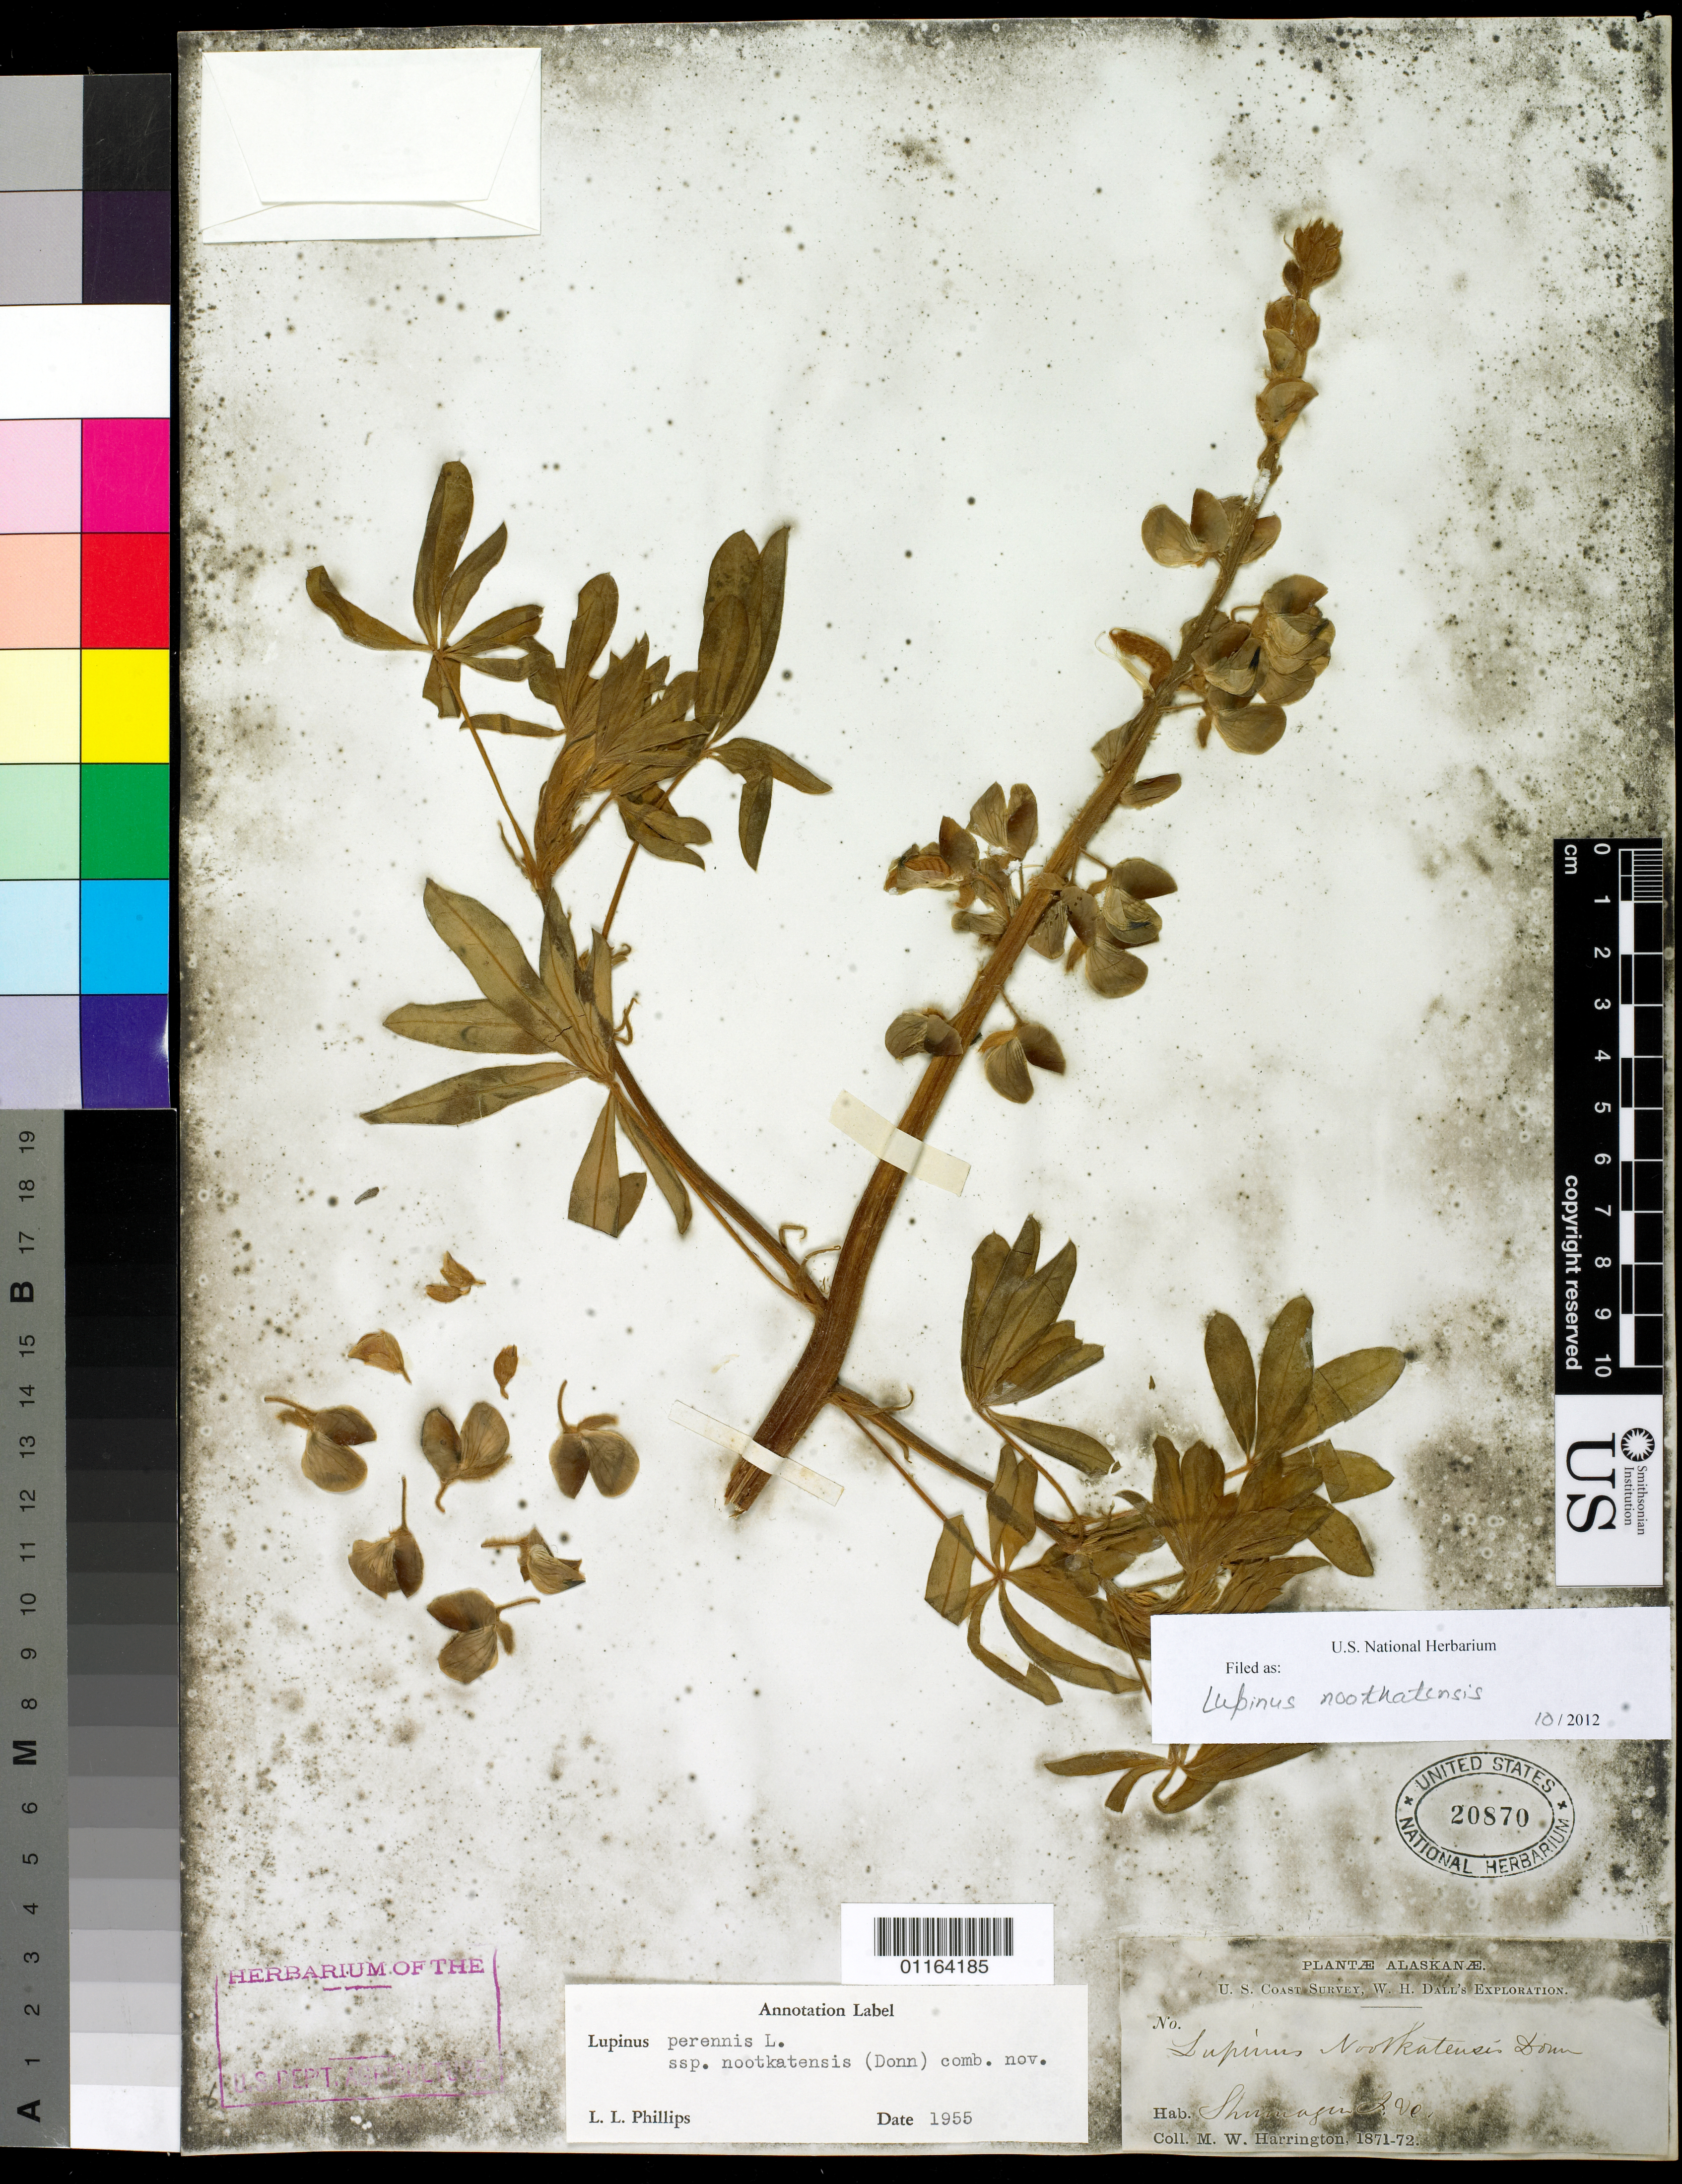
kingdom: Plantae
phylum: Tracheophyta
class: Magnoliopsida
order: Fabales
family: Fabaceae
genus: Lupinus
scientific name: Lupinus nootkatensis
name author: Donn ex Sims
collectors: M. W. Harrington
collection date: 1871/1872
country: United States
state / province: Alaska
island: Shumagin Islands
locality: Shumagin Islands.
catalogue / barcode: US 20870